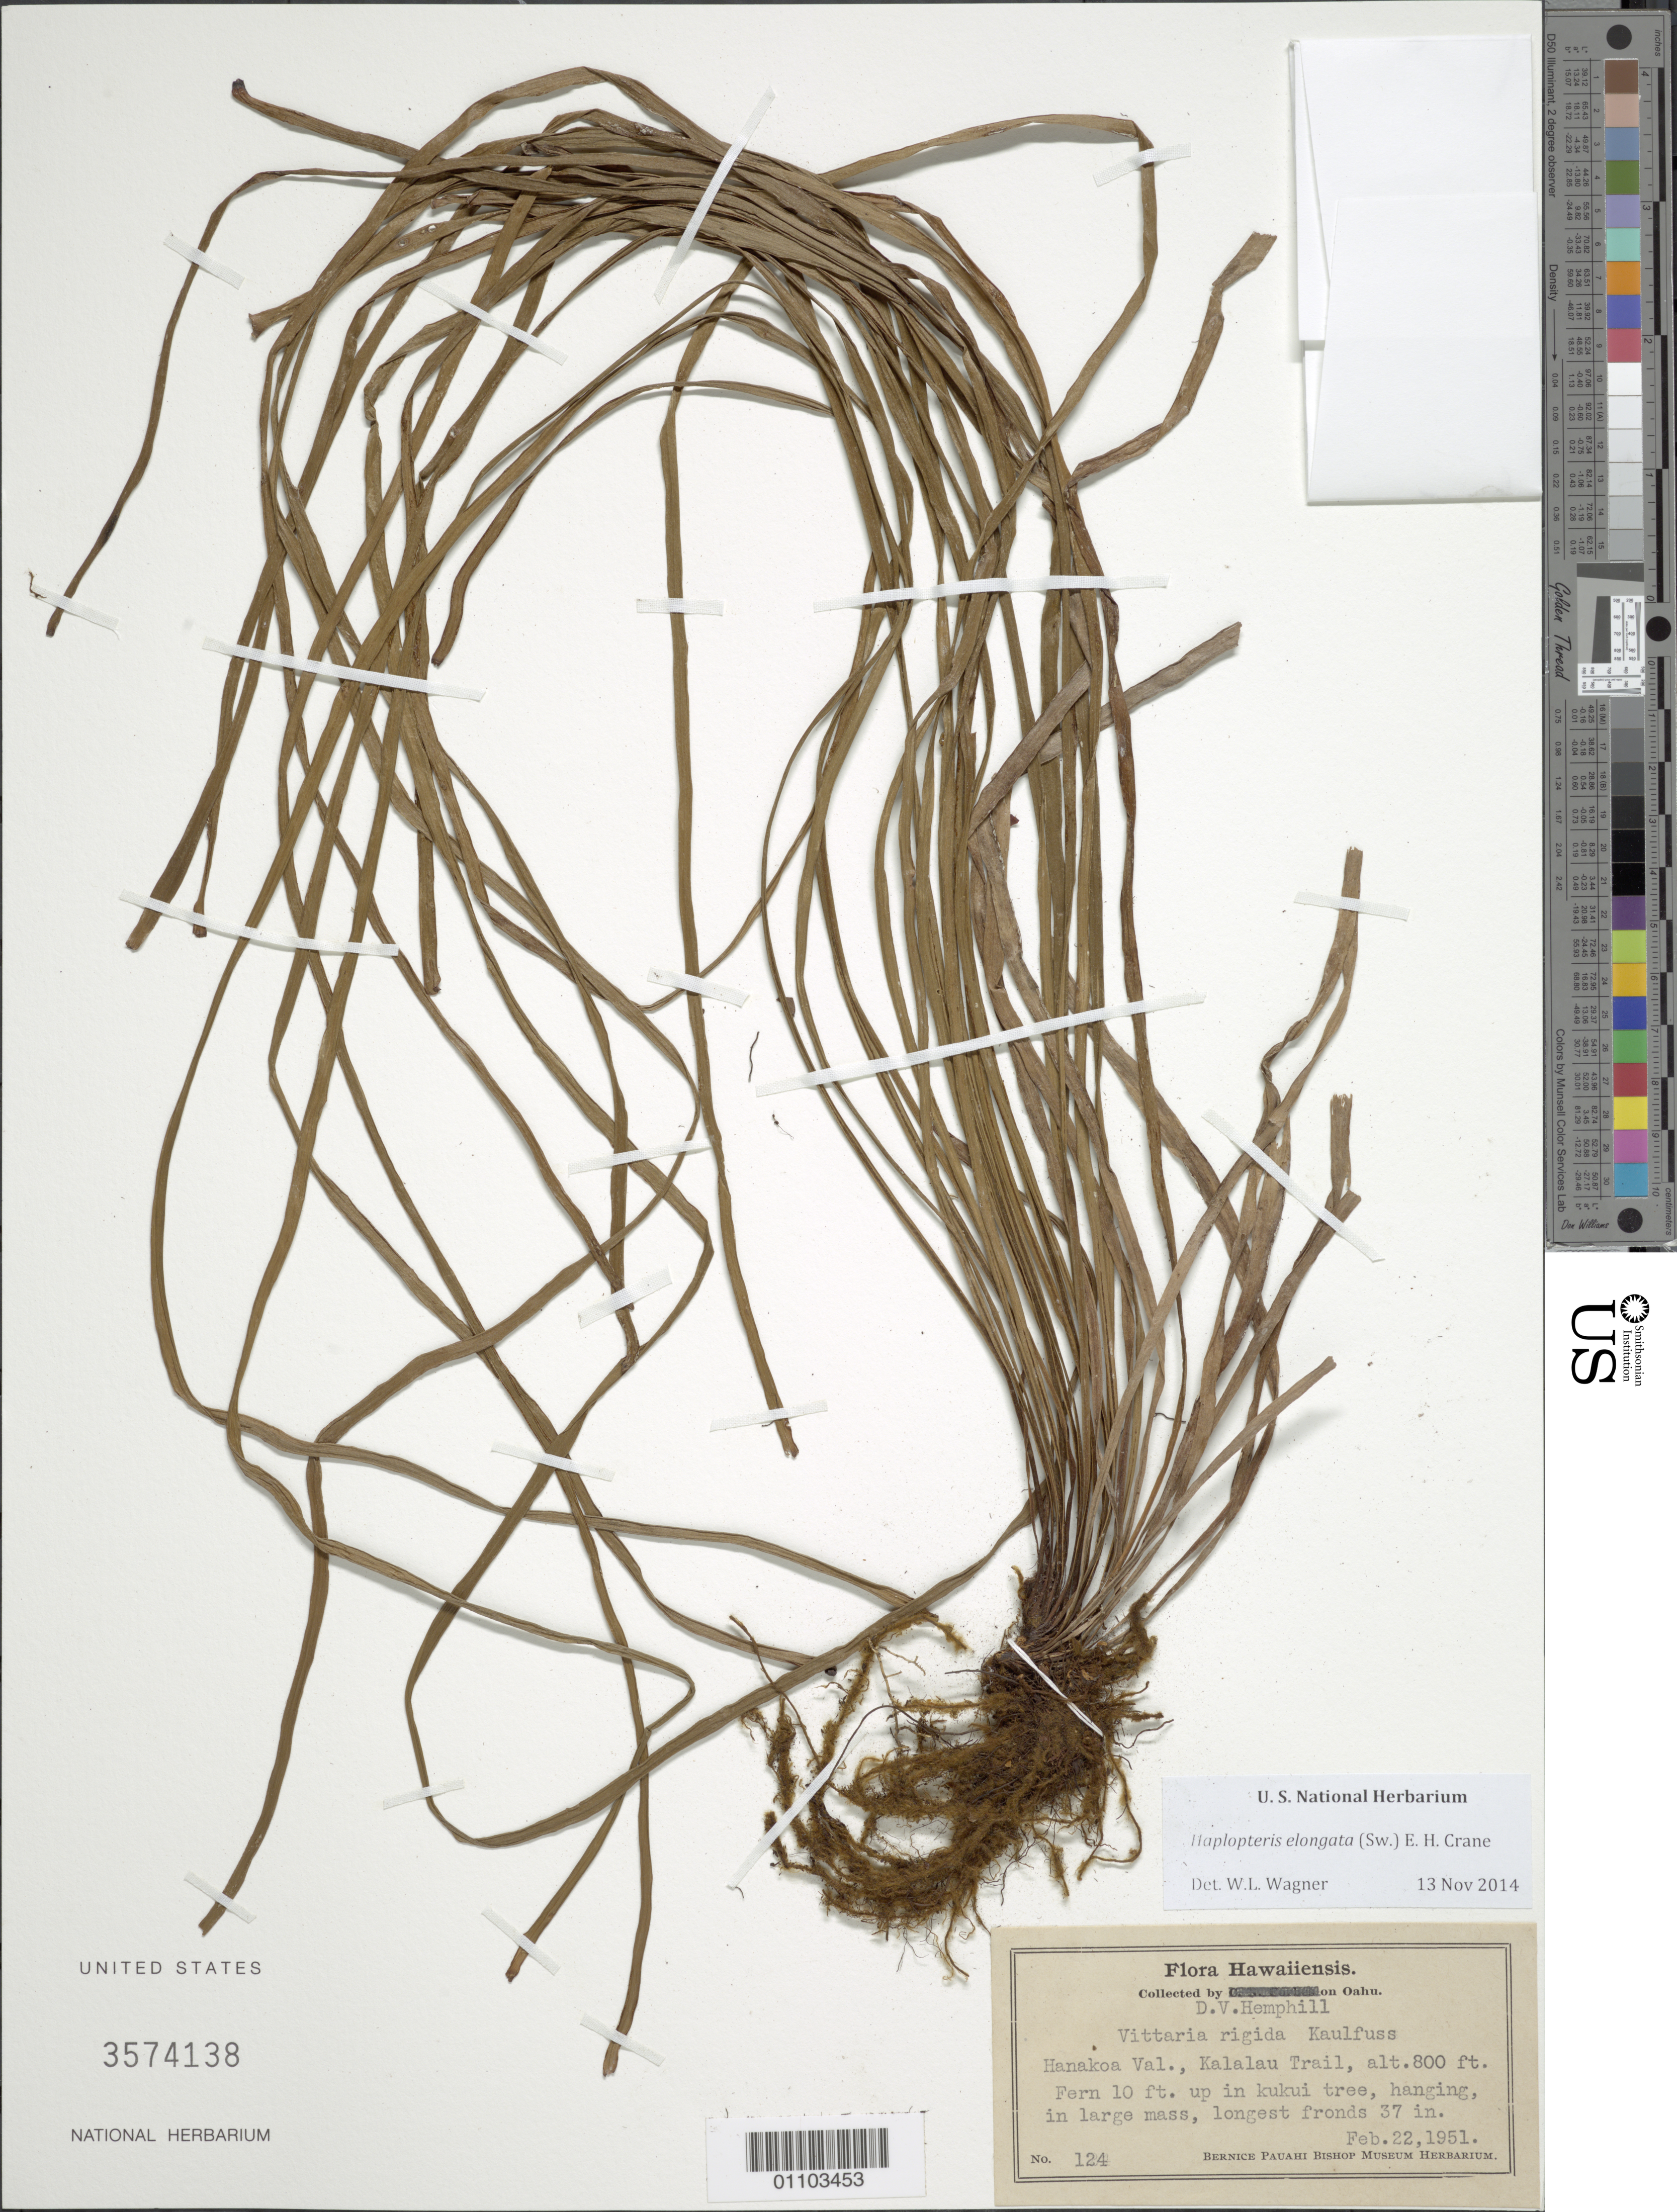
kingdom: Plantae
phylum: Tracheophyta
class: Polypodiopsida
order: Polypodiales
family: Pteridaceae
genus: Haplopteris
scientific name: Haplopteris elongata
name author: (Sw.) Crane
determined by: Wagner, W. L., (BOT), Smithsonian Institution - National Museum of Natural History (UNITED STATES)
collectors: D. Hemphill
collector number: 124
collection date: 1951-02-22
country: United States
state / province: Hawaii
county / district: Honolulu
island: Oahu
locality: Hanakoa Val., Kalalau Trail.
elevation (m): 244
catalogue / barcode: US 3574138